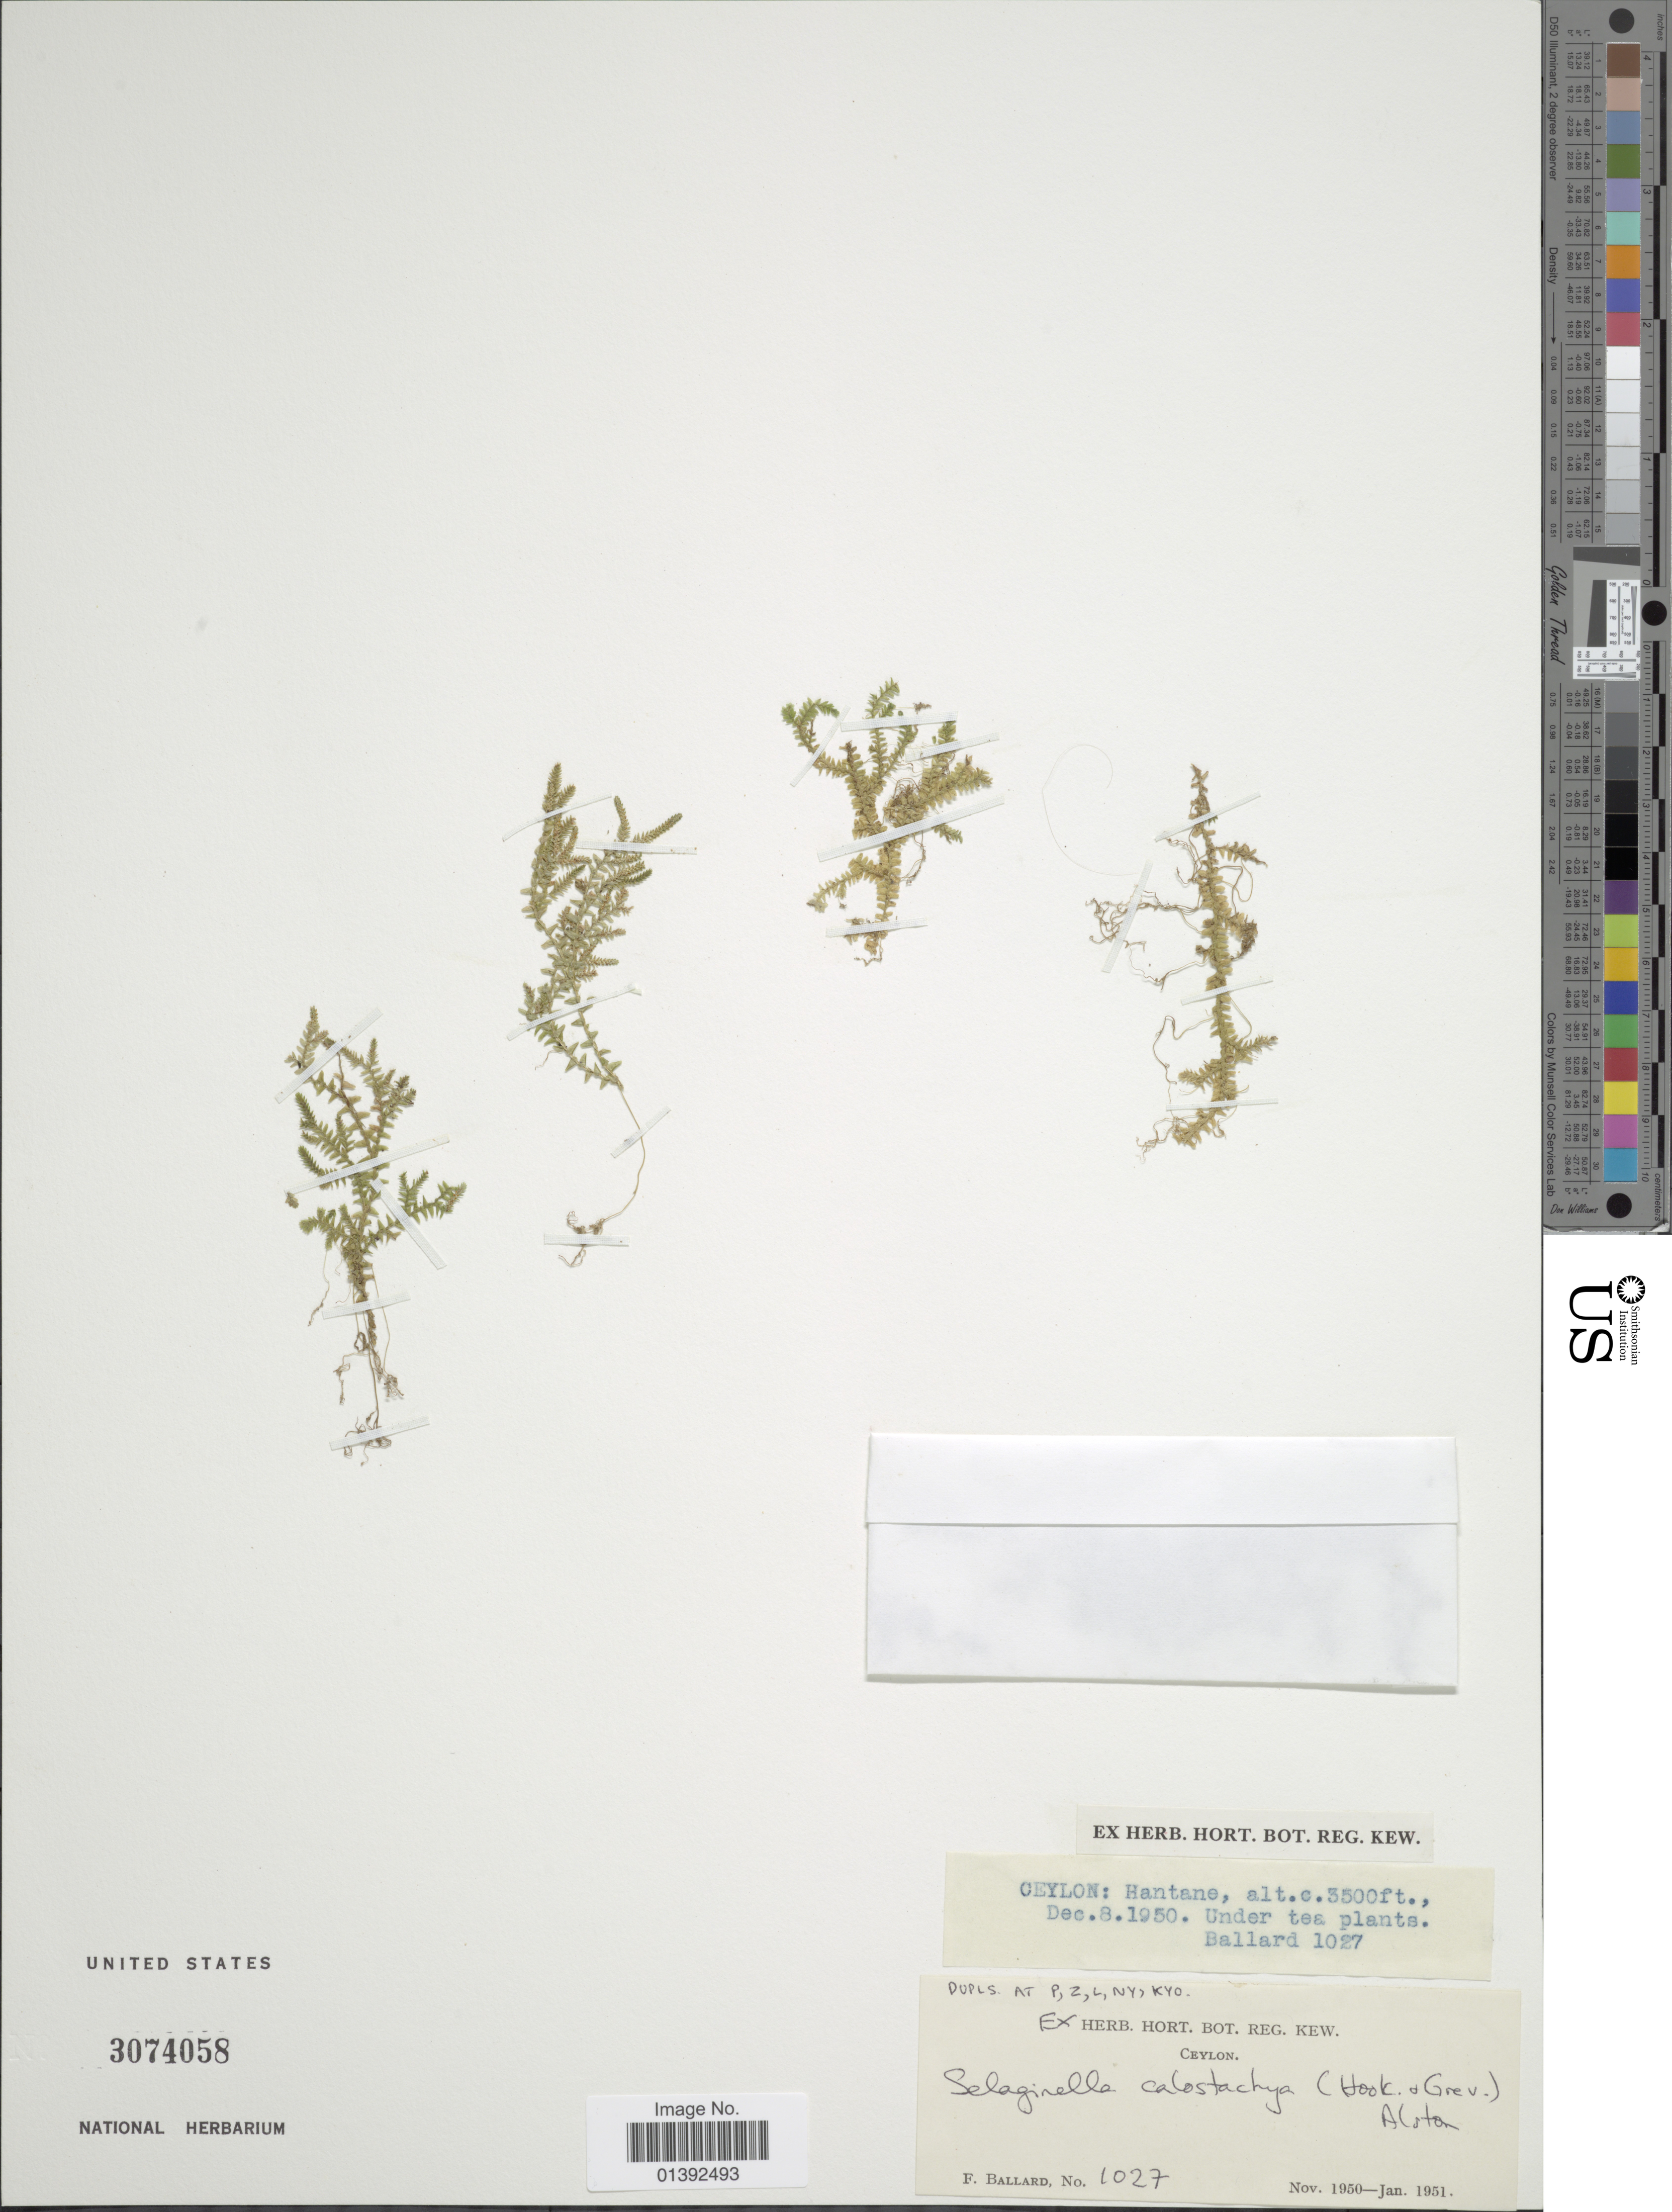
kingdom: Plantae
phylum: Tracheophyta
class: Lycopodiopsida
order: Selaginellales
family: Selaginellaceae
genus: Selaginella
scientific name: Selaginella calostachya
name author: (Hook. & Grev.) Alston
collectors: F. Ballard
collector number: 1027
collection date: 1950-12-08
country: Sri Lanka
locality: Ceylon: Hantane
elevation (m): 1067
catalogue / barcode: US 3074058